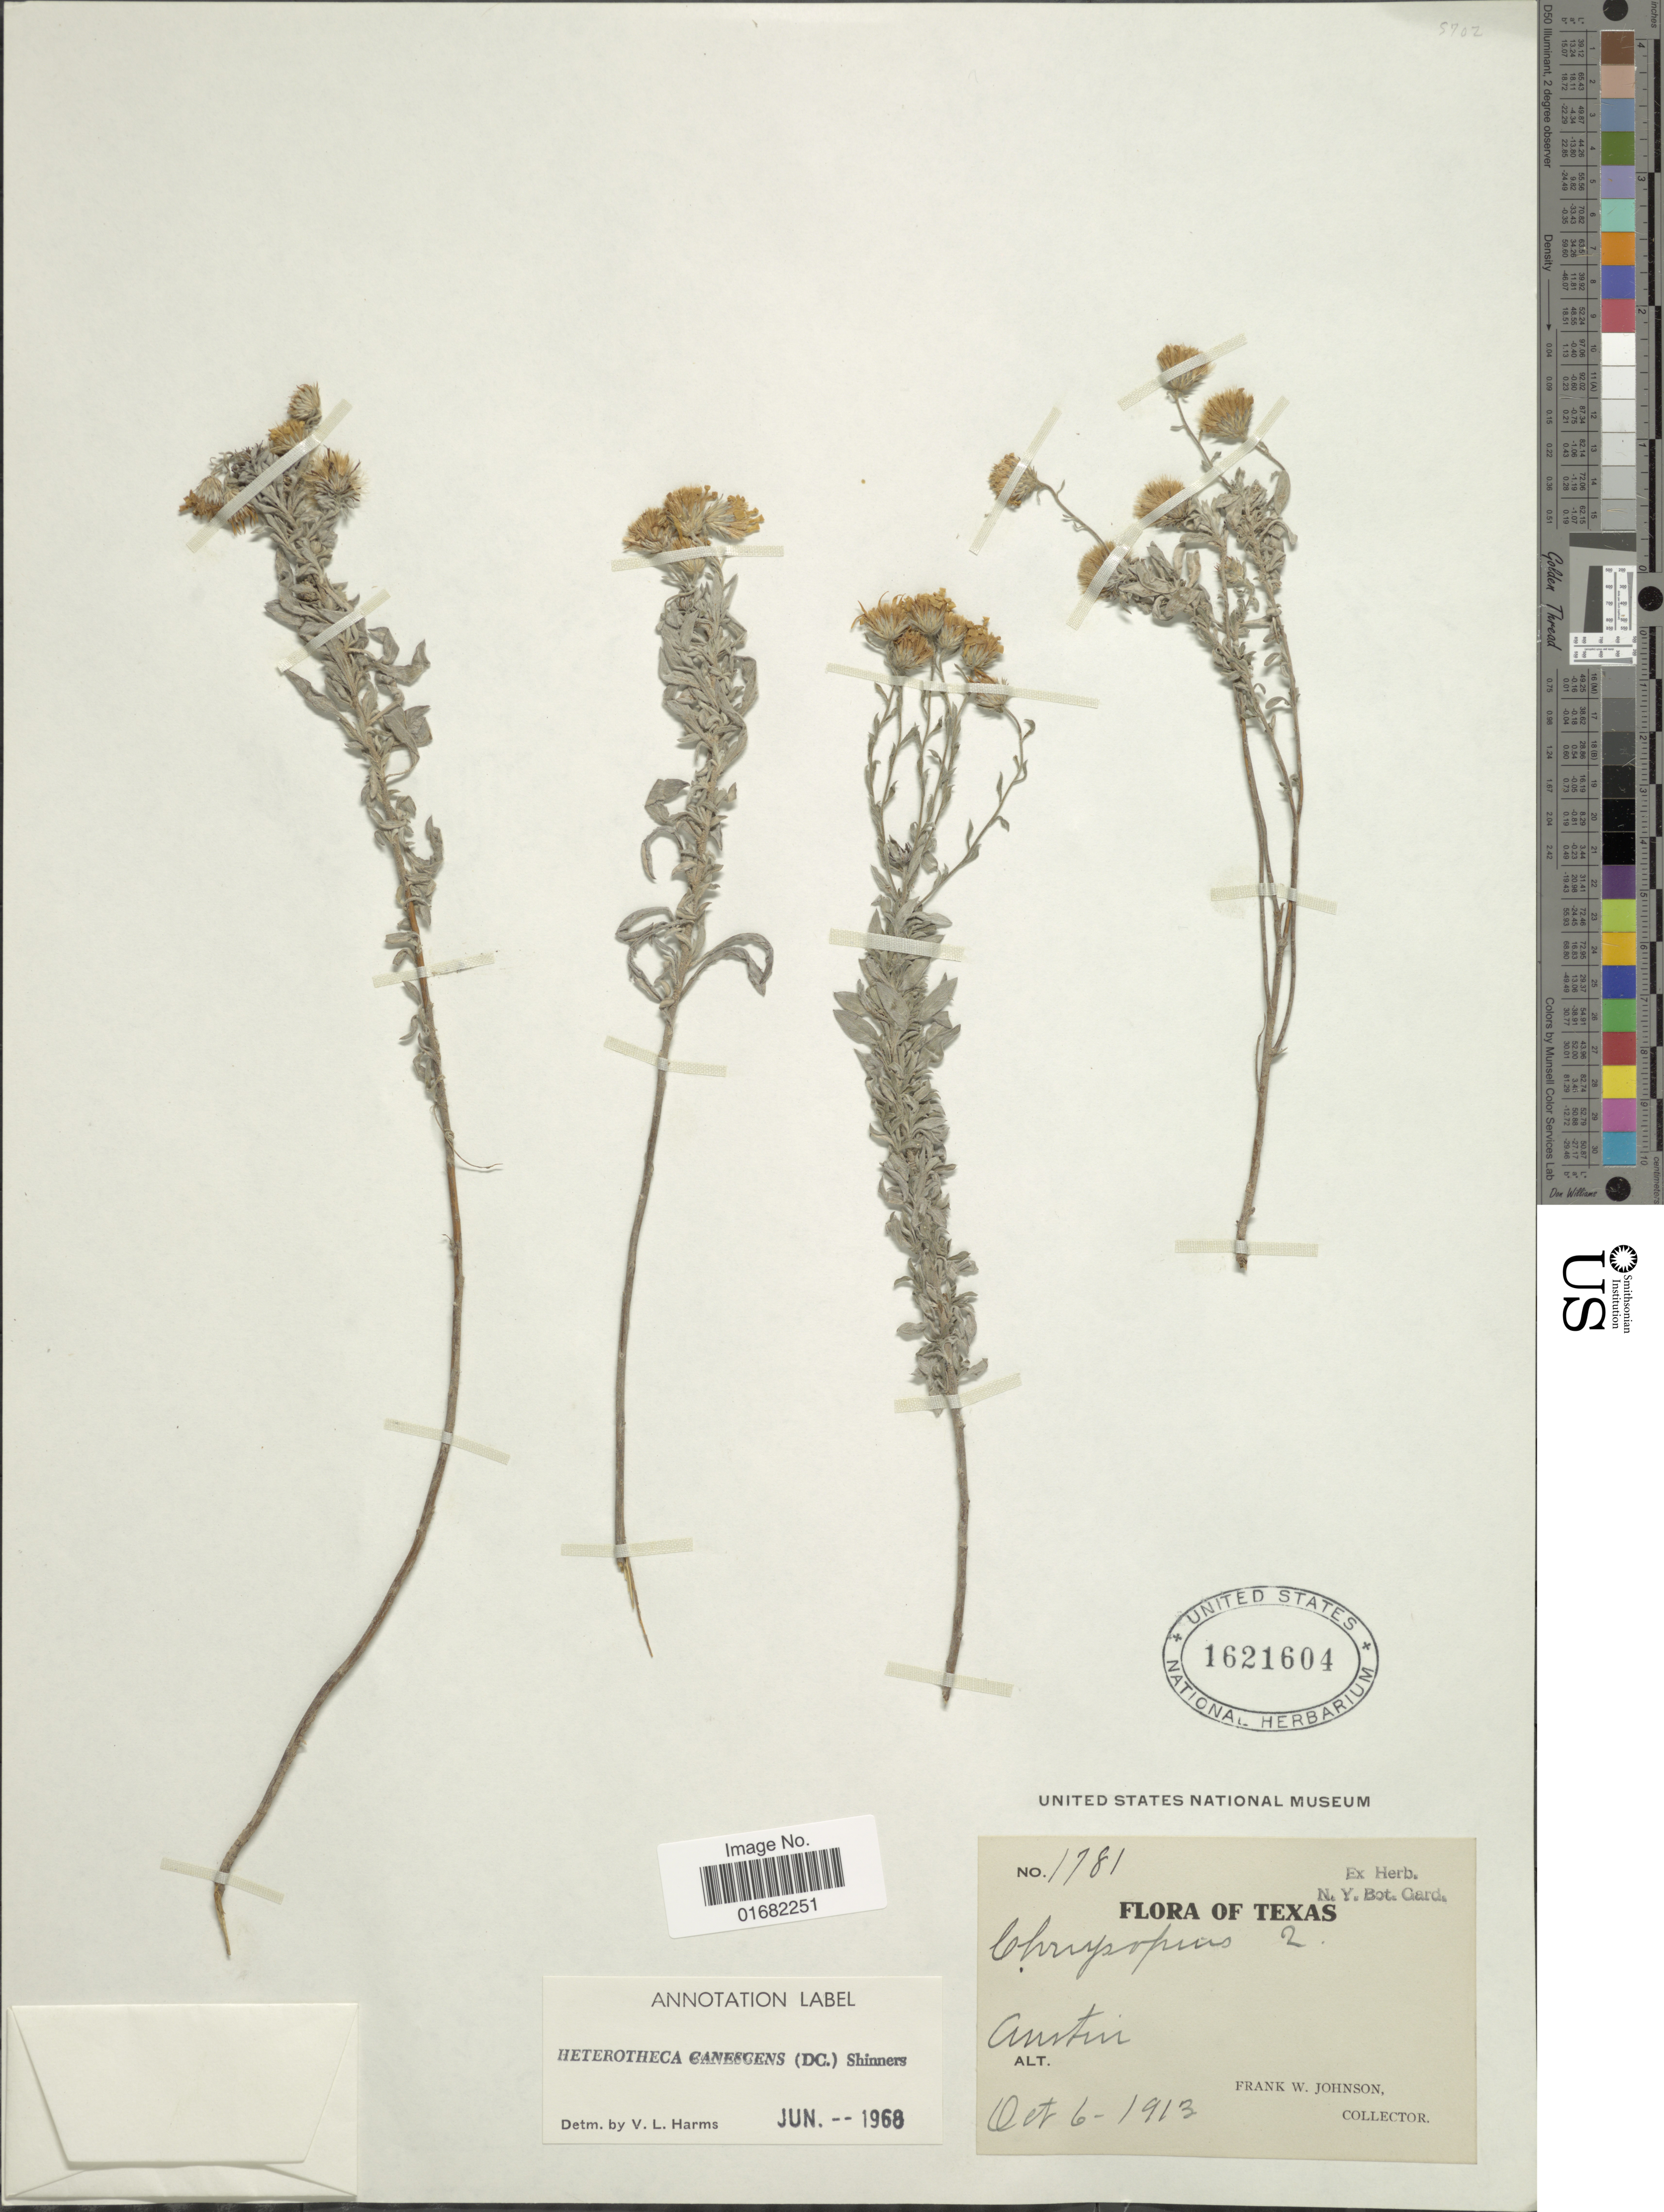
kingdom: Plantae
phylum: Tracheophyta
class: Magnoliopsida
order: Asterales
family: Asteraceae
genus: Heterotheca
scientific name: Heterotheca canescens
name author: (DC.) Shinners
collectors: F. W. Johnson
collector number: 1781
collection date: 1913-10-06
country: United States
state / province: Texas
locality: Austin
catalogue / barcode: US 1621604